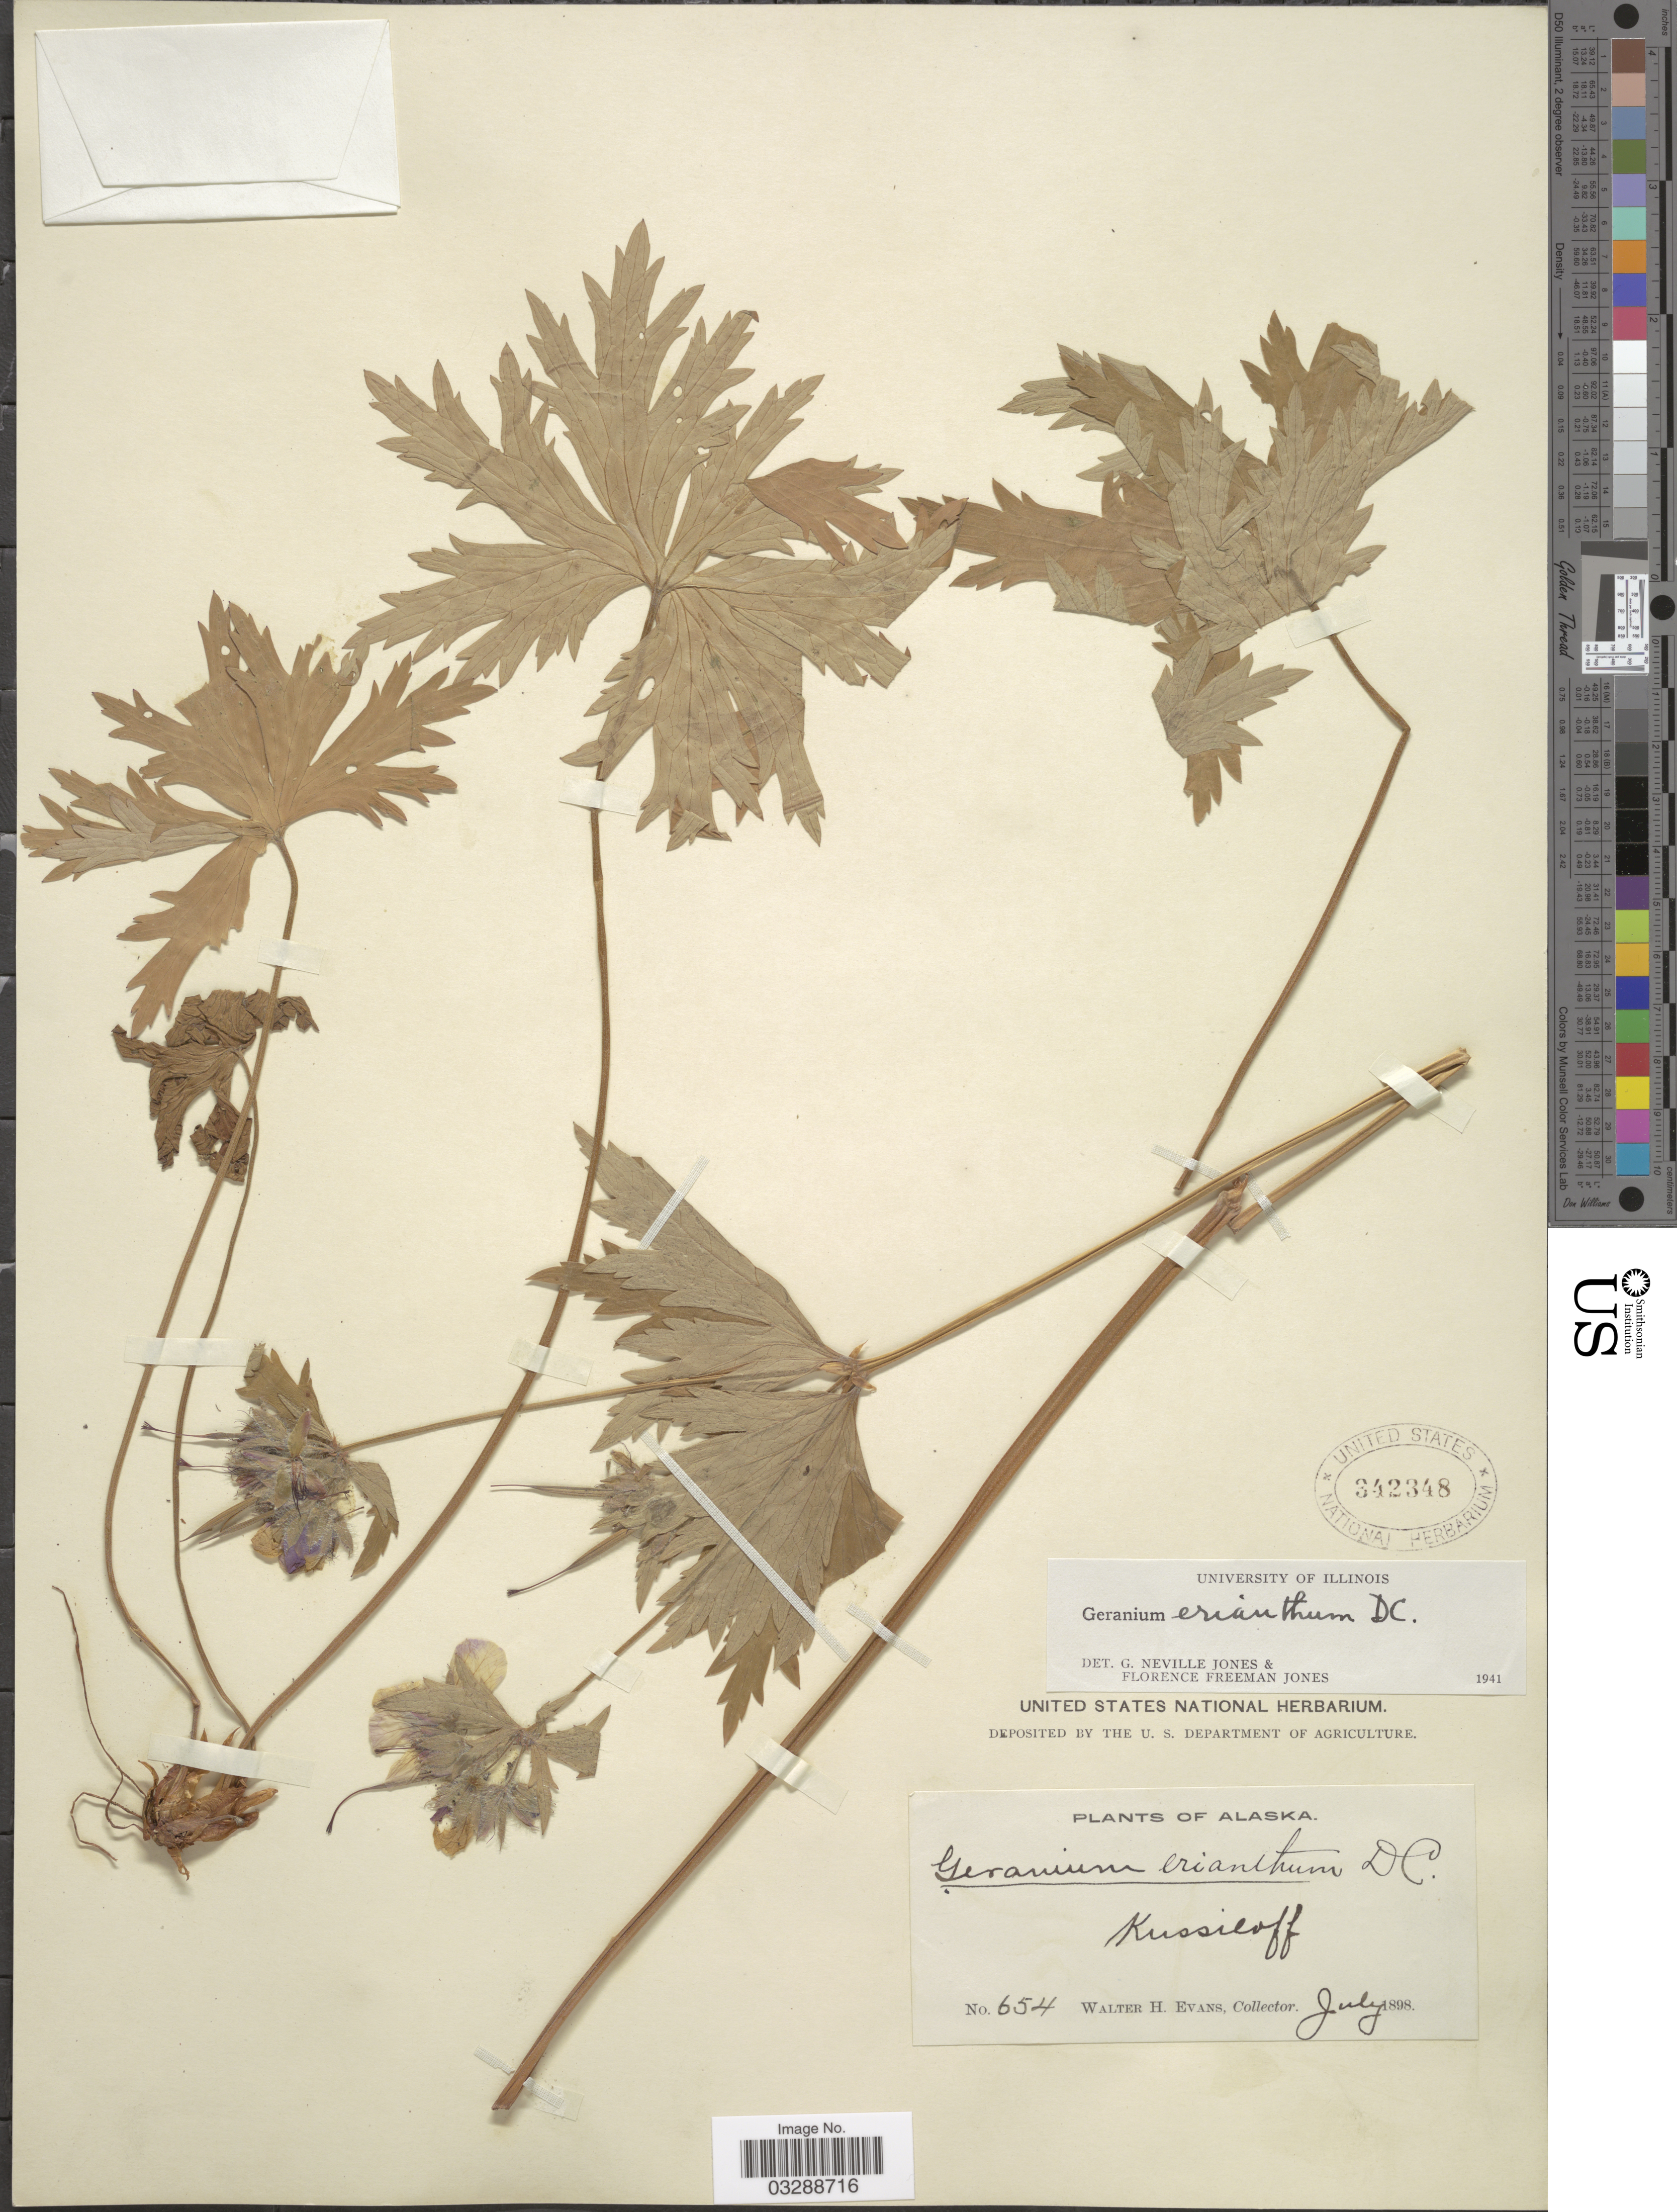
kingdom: Plantae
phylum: Tracheophyta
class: Magnoliopsida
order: Geraniales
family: Geraniaceae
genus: Geranium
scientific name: Geranium erianthum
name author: DC.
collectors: W. H. Evans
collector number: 654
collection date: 1898-07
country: United States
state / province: Alaska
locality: Kussiloff.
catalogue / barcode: US 342348